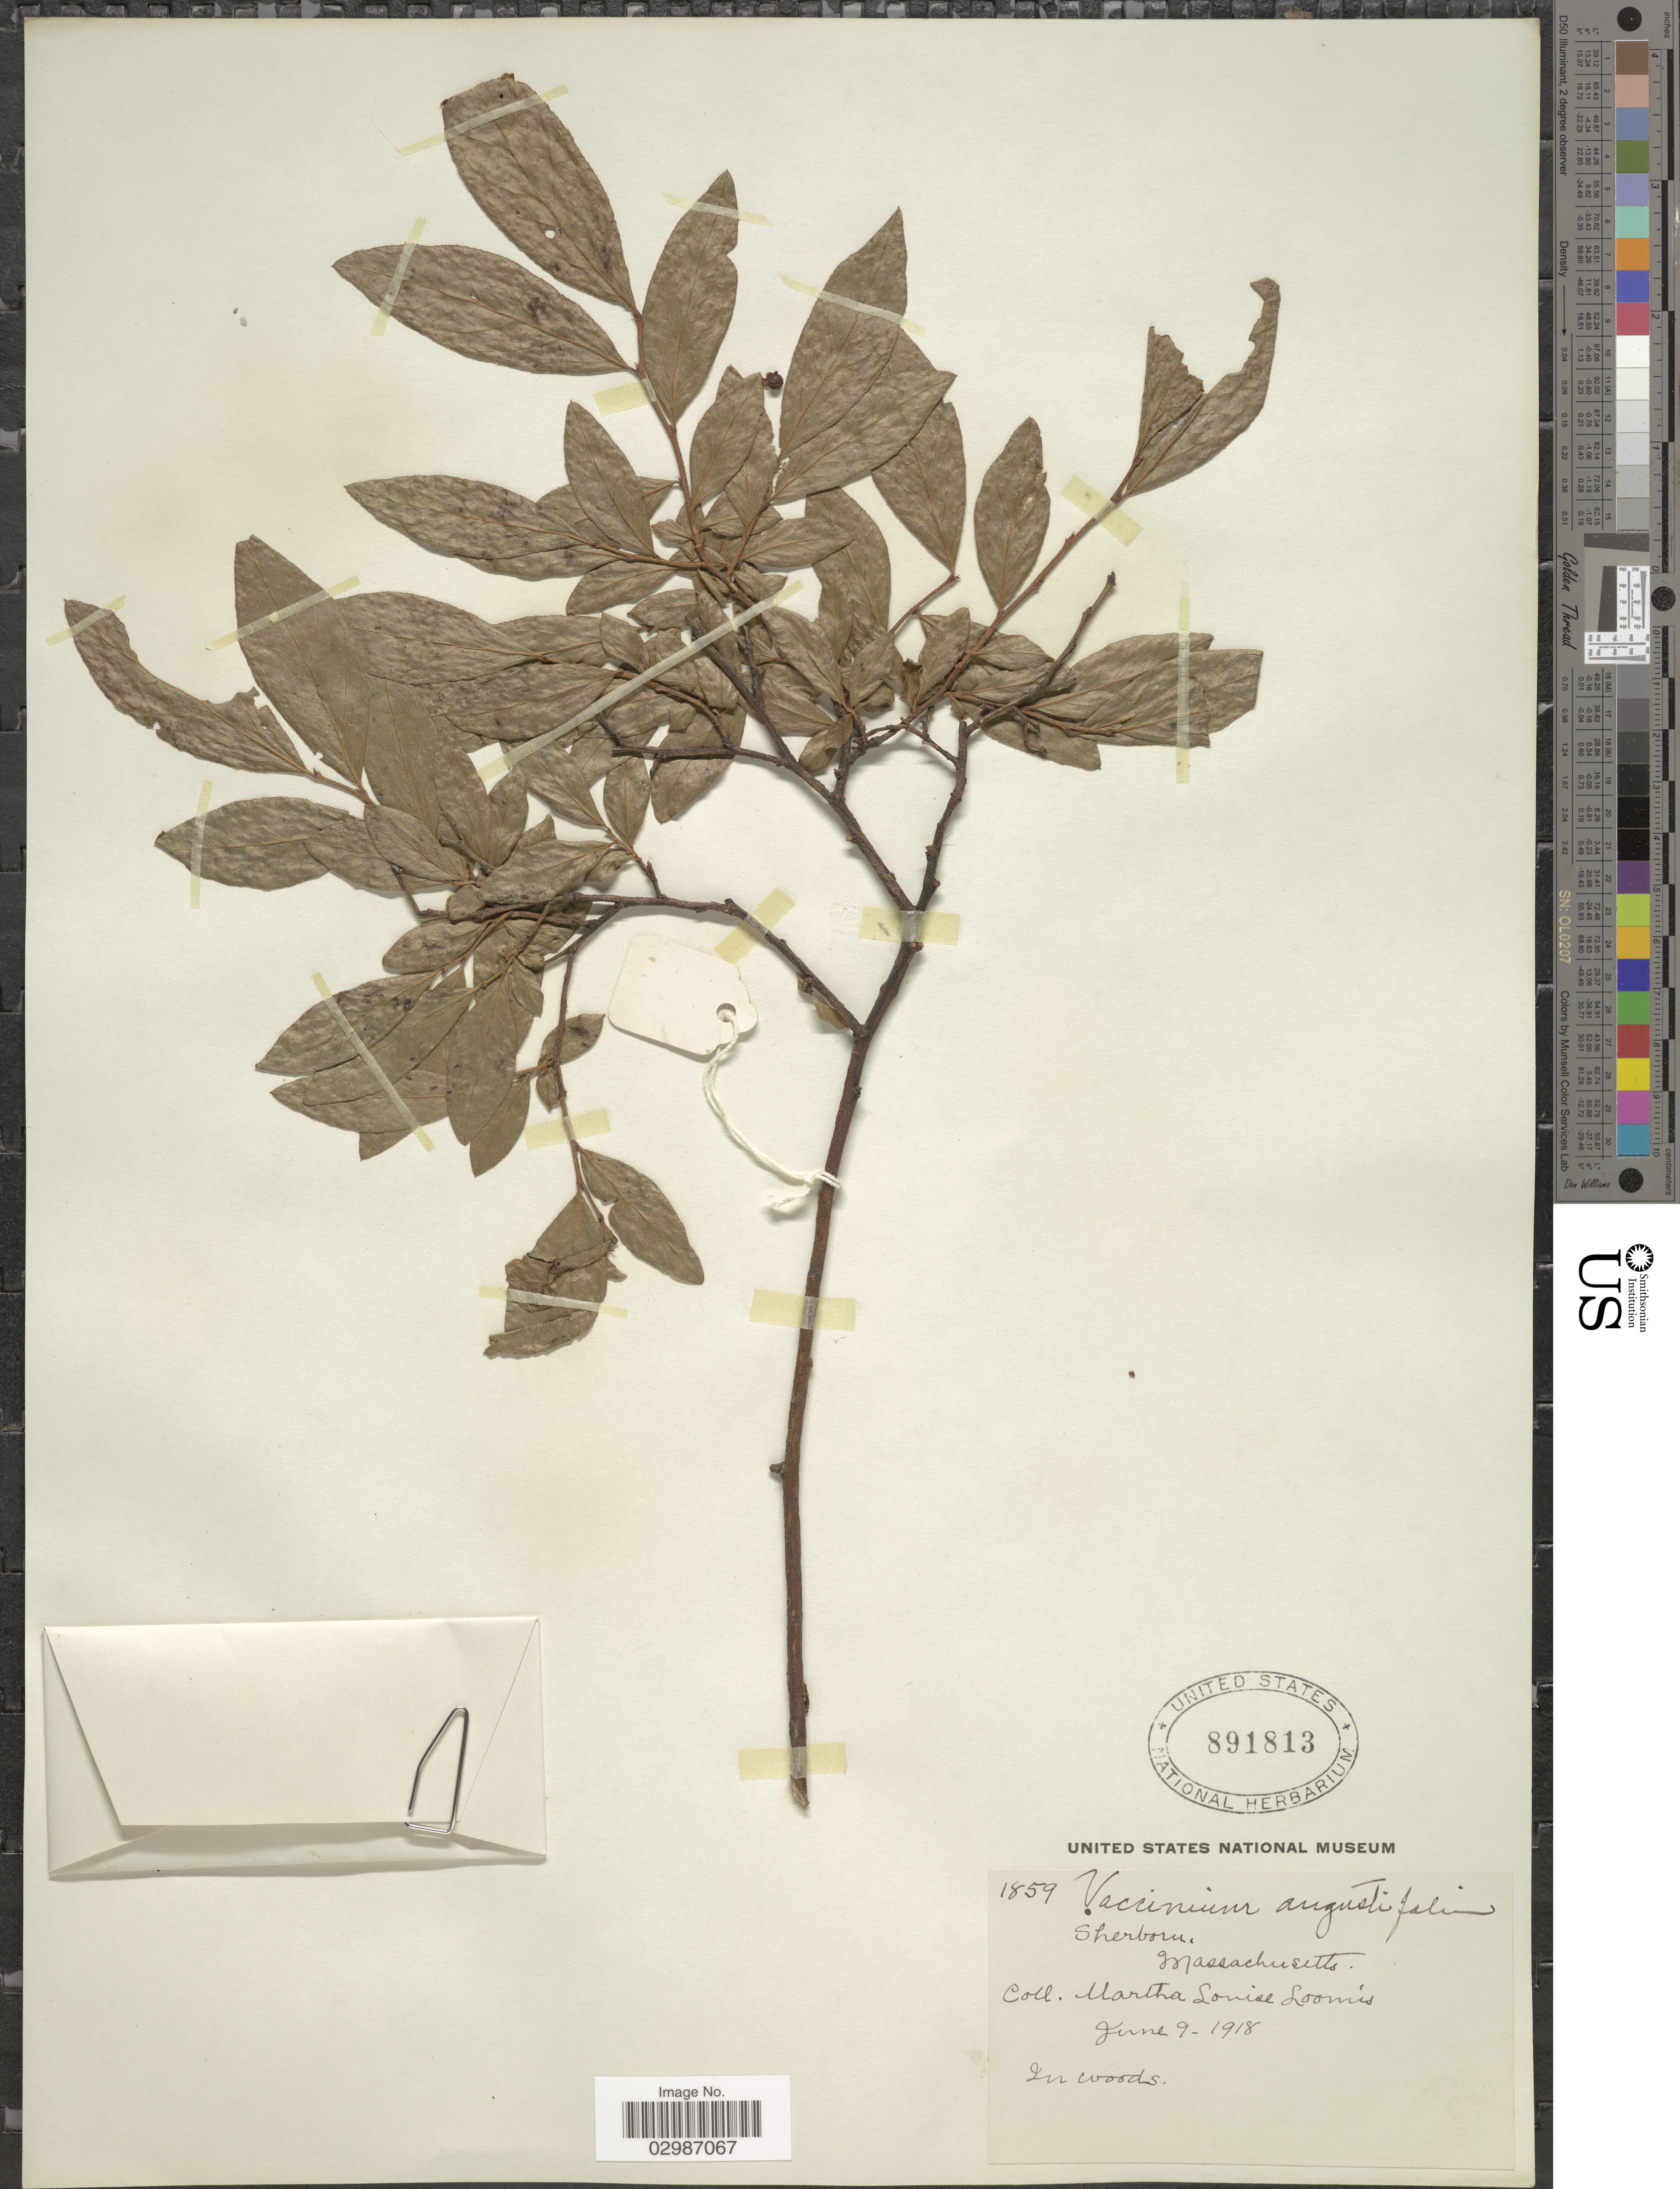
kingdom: Plantae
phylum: Tracheophyta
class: Magnoliopsida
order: Ericales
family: Ericaceae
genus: Vaccinium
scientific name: Vaccinium angustifolium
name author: Aiton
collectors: M. L. Loomis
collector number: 1859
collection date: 1918-06-09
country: United States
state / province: Massachusetts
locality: Sherborn.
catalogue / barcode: US 891813